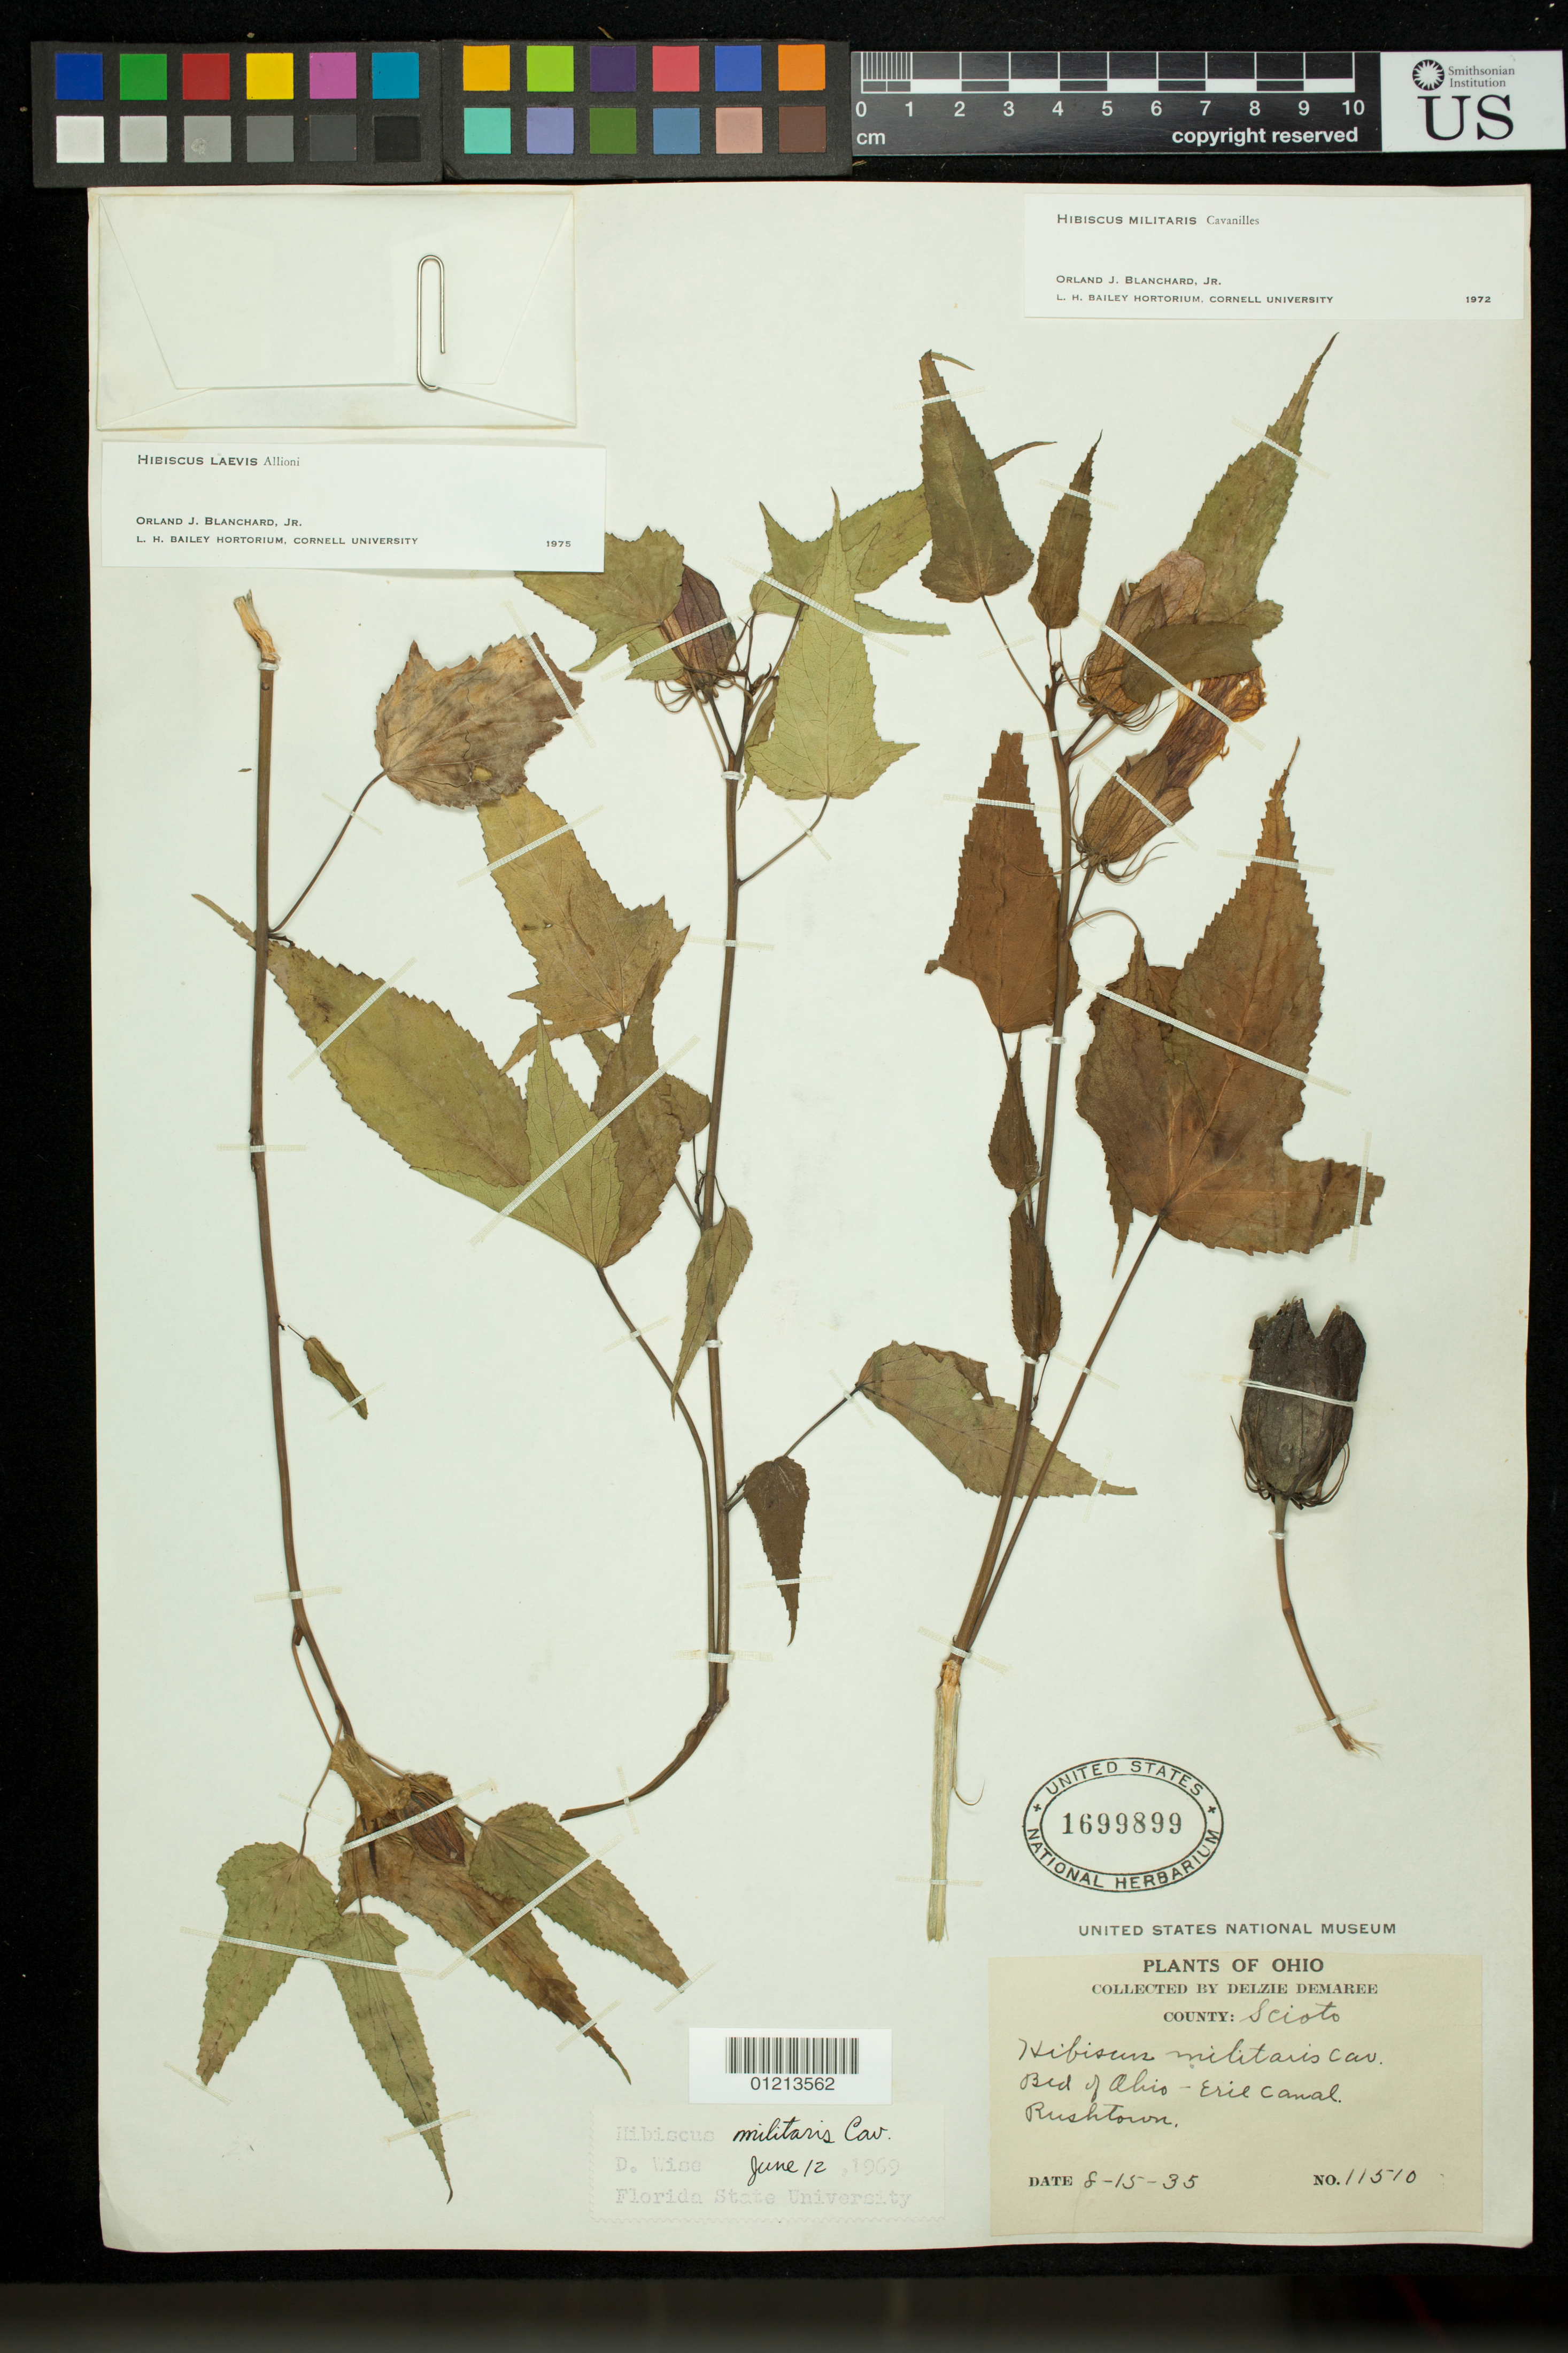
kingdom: Plantae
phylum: Tracheophyta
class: Magnoliopsida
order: Malvales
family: Malvaceae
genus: Hibiscus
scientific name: Hibiscus laevis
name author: All.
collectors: D. Demaree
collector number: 11510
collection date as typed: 15 Aug 1935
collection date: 1935-08-15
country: United States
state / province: Ohio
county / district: Scioto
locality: County: Scioto. Bed of Ohio-Erie Canal, Rushtown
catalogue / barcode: US 1699899